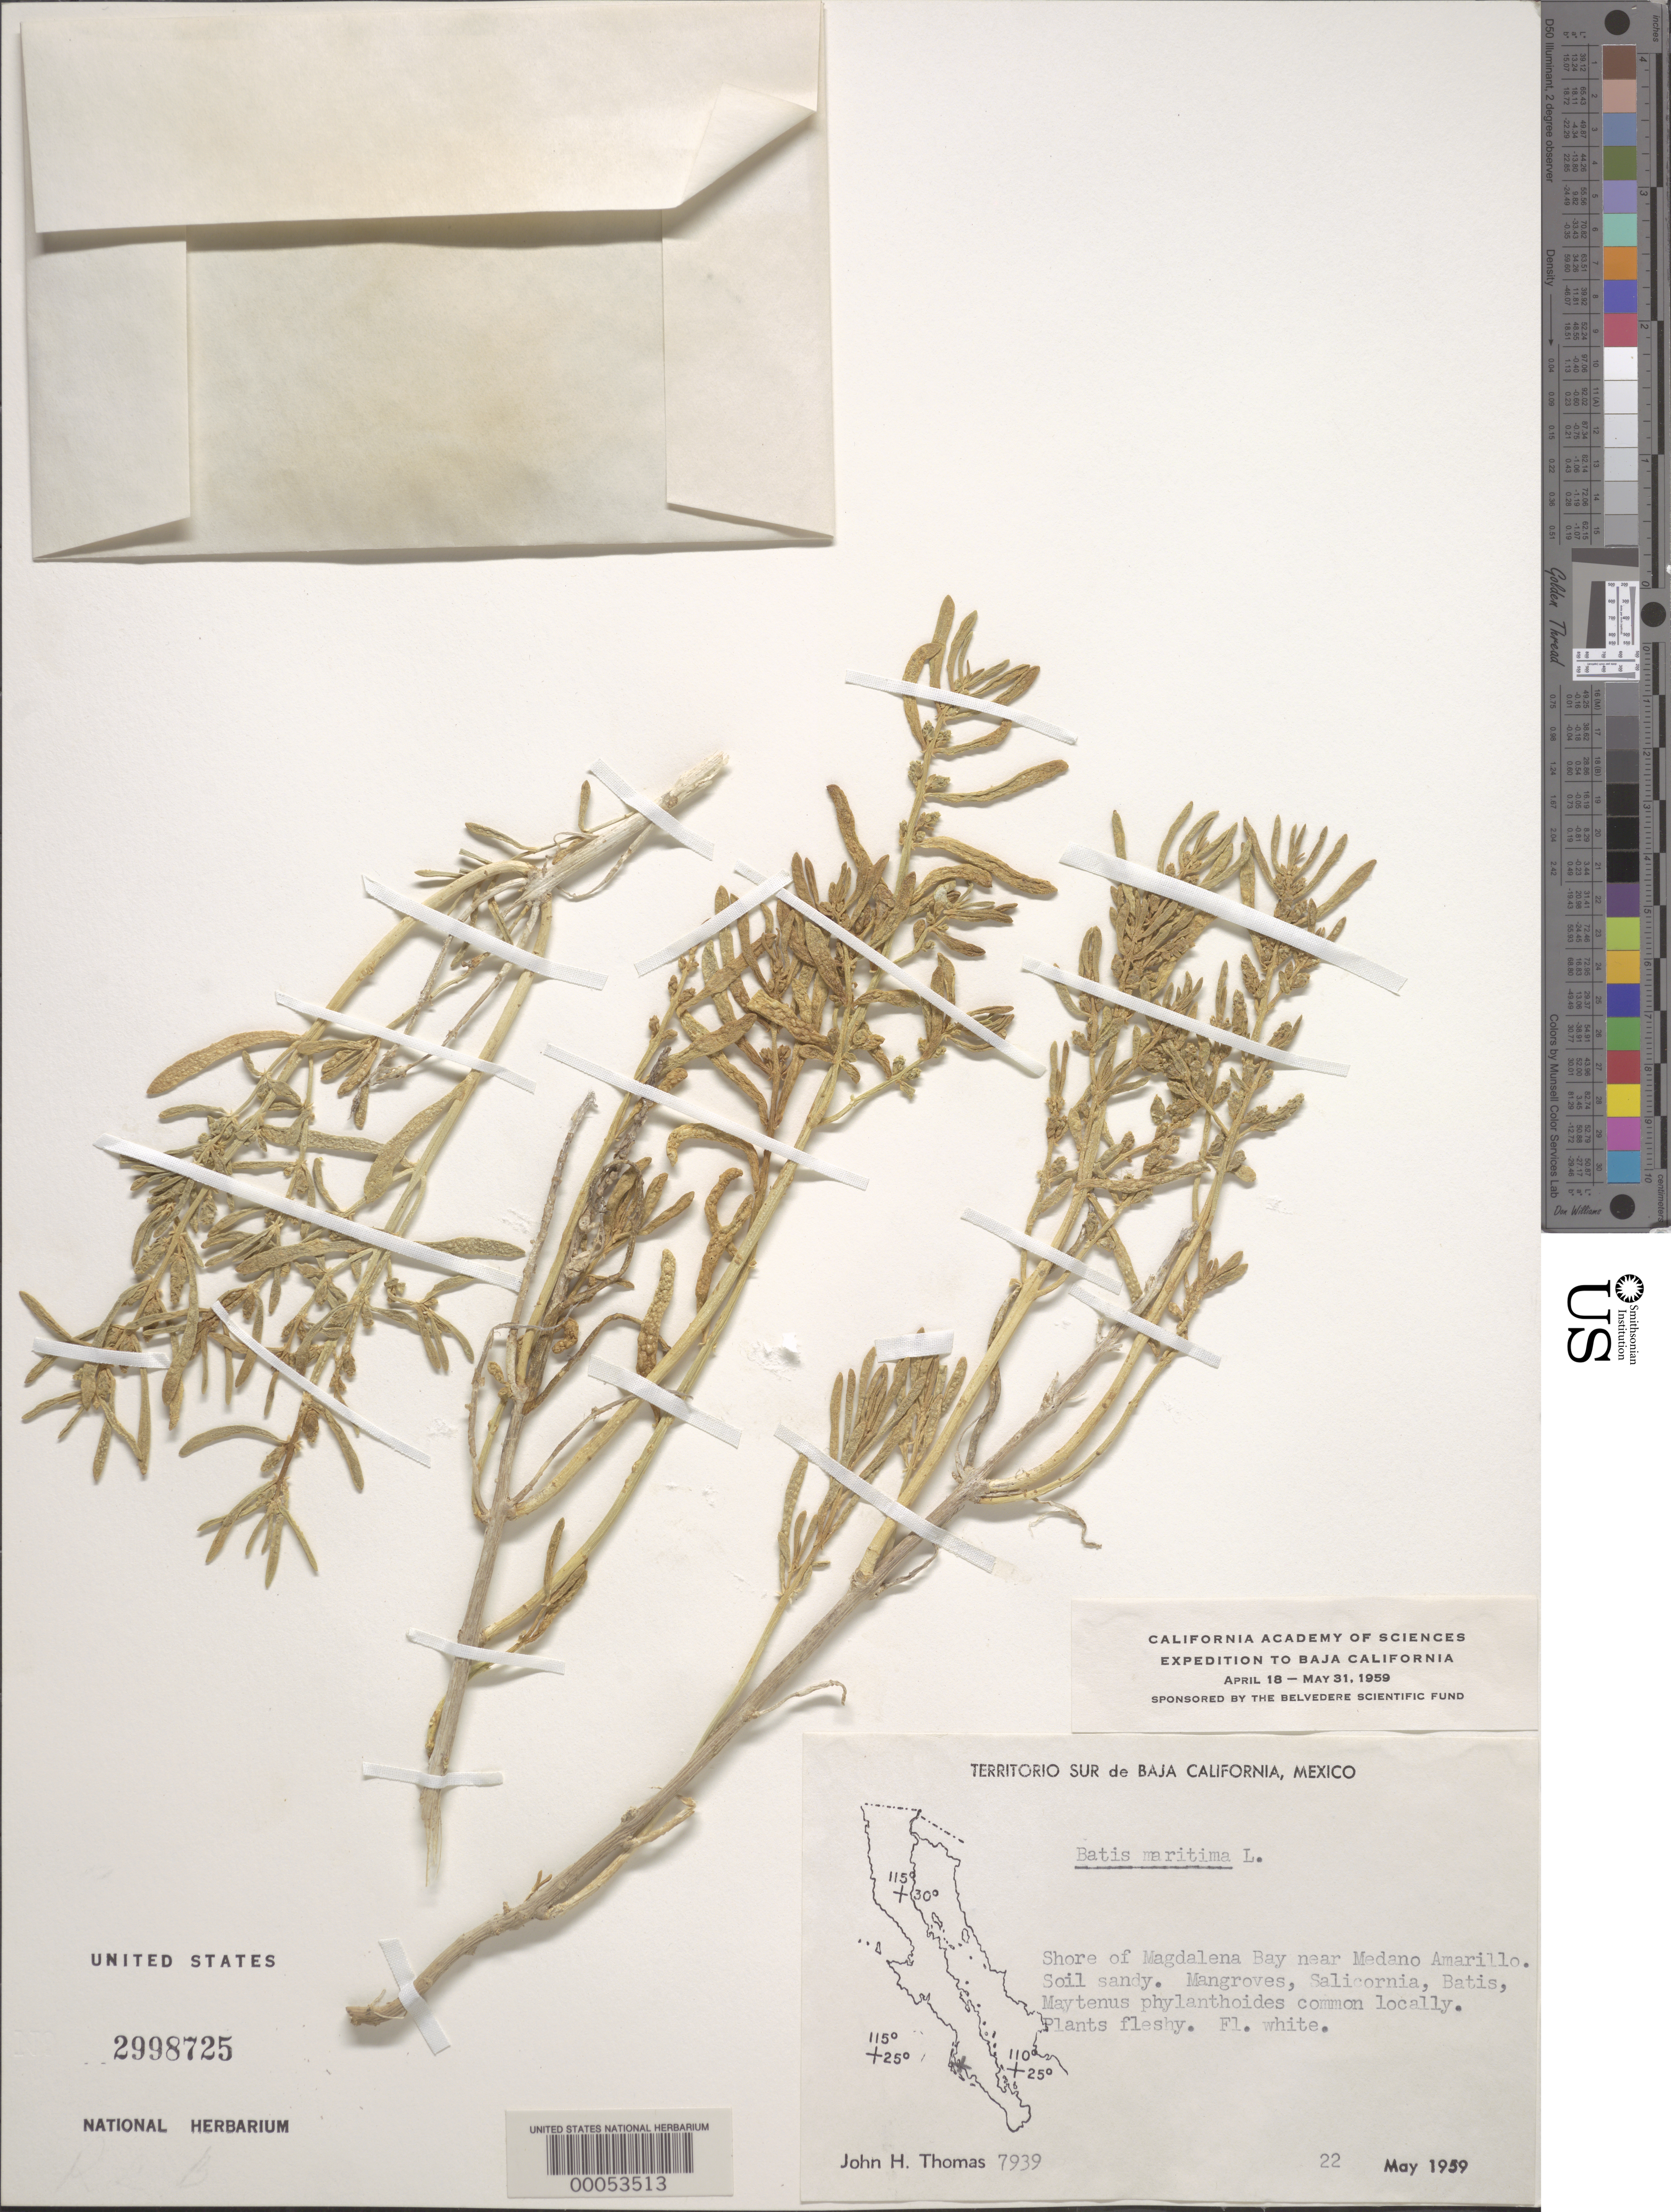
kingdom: Plantae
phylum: Tracheophyta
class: Magnoliopsida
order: Brassicales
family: Bataceae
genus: Batis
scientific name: Batis maritima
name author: L.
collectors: J. P. Thomas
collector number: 7939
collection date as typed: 22 May 1959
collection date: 1959-05-22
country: Mexico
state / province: Baja California Sur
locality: Magdalena Bay near Medano Amarillo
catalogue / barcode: US 2998725